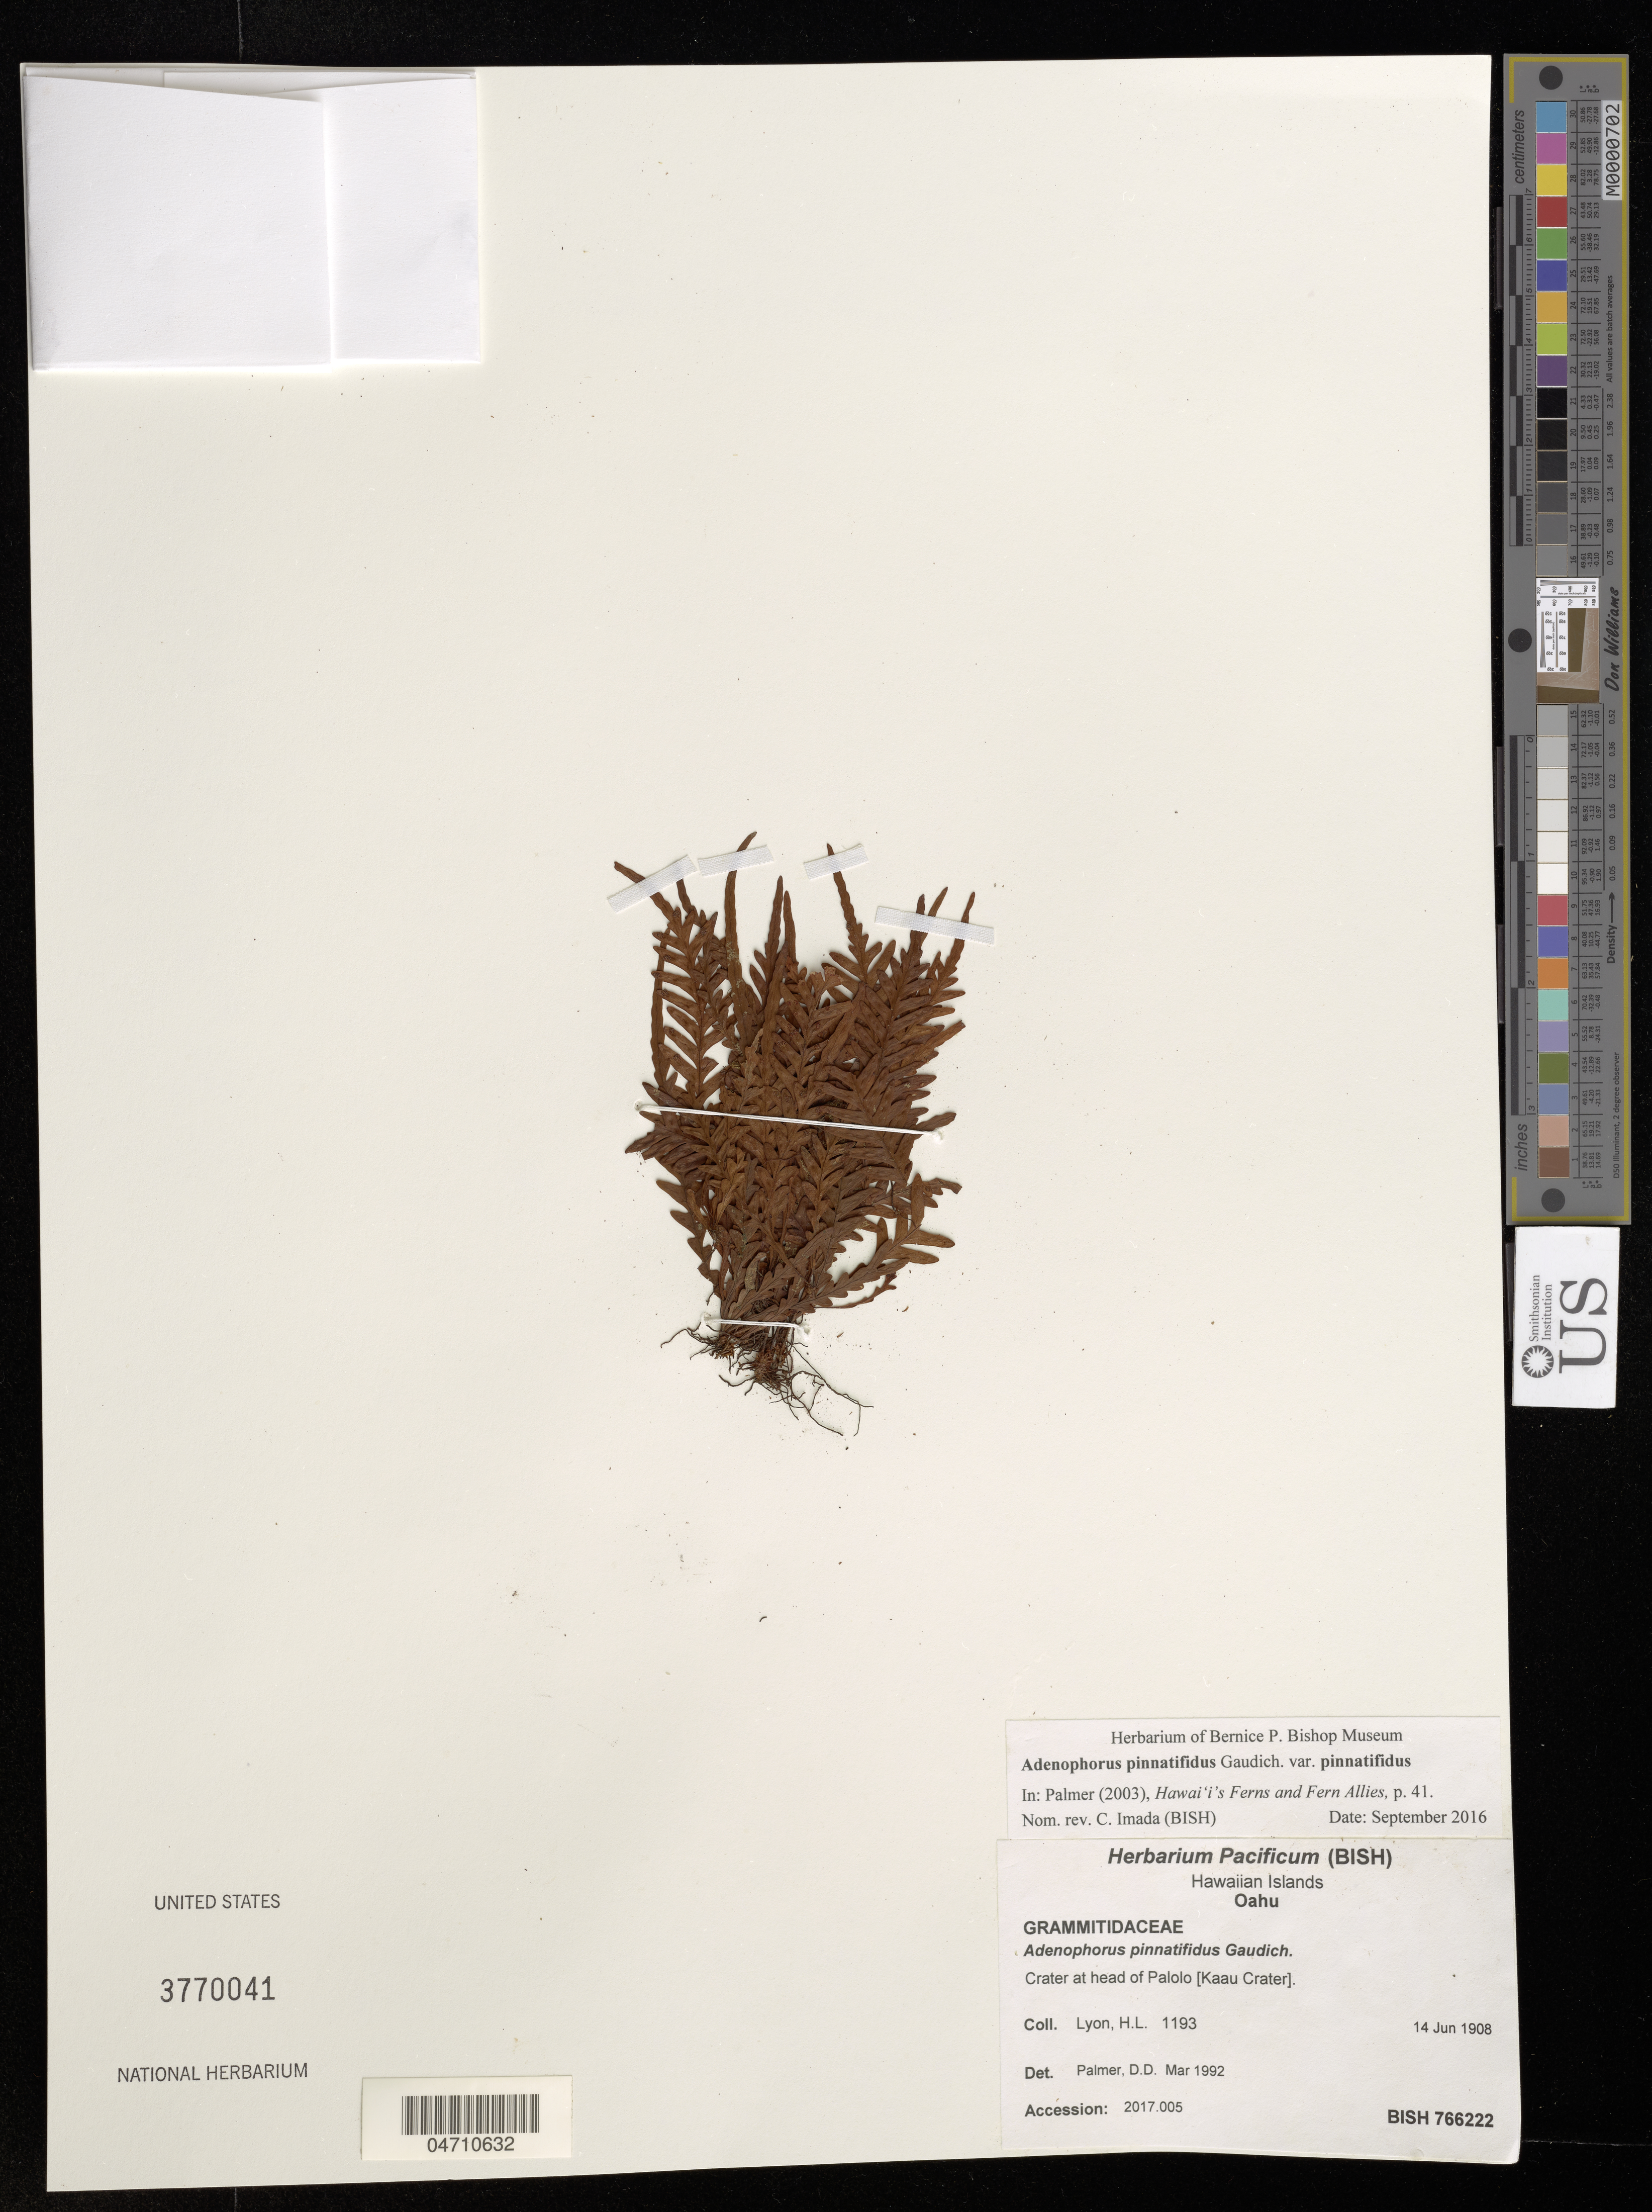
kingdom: Plantae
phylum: Tracheophyta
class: Polypodiopsida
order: Polypodiales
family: Polypodiaceae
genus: Adenophorus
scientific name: Adenophorus pinnatifidus var. pinnatifidus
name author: Gaudich.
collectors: H. Lyon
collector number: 1193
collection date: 1908-06-14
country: United States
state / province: Hawaii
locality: Hawaiian Islands. Oahu. Crater at head of Palolo [Kaau Crater].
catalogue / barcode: US 3770041